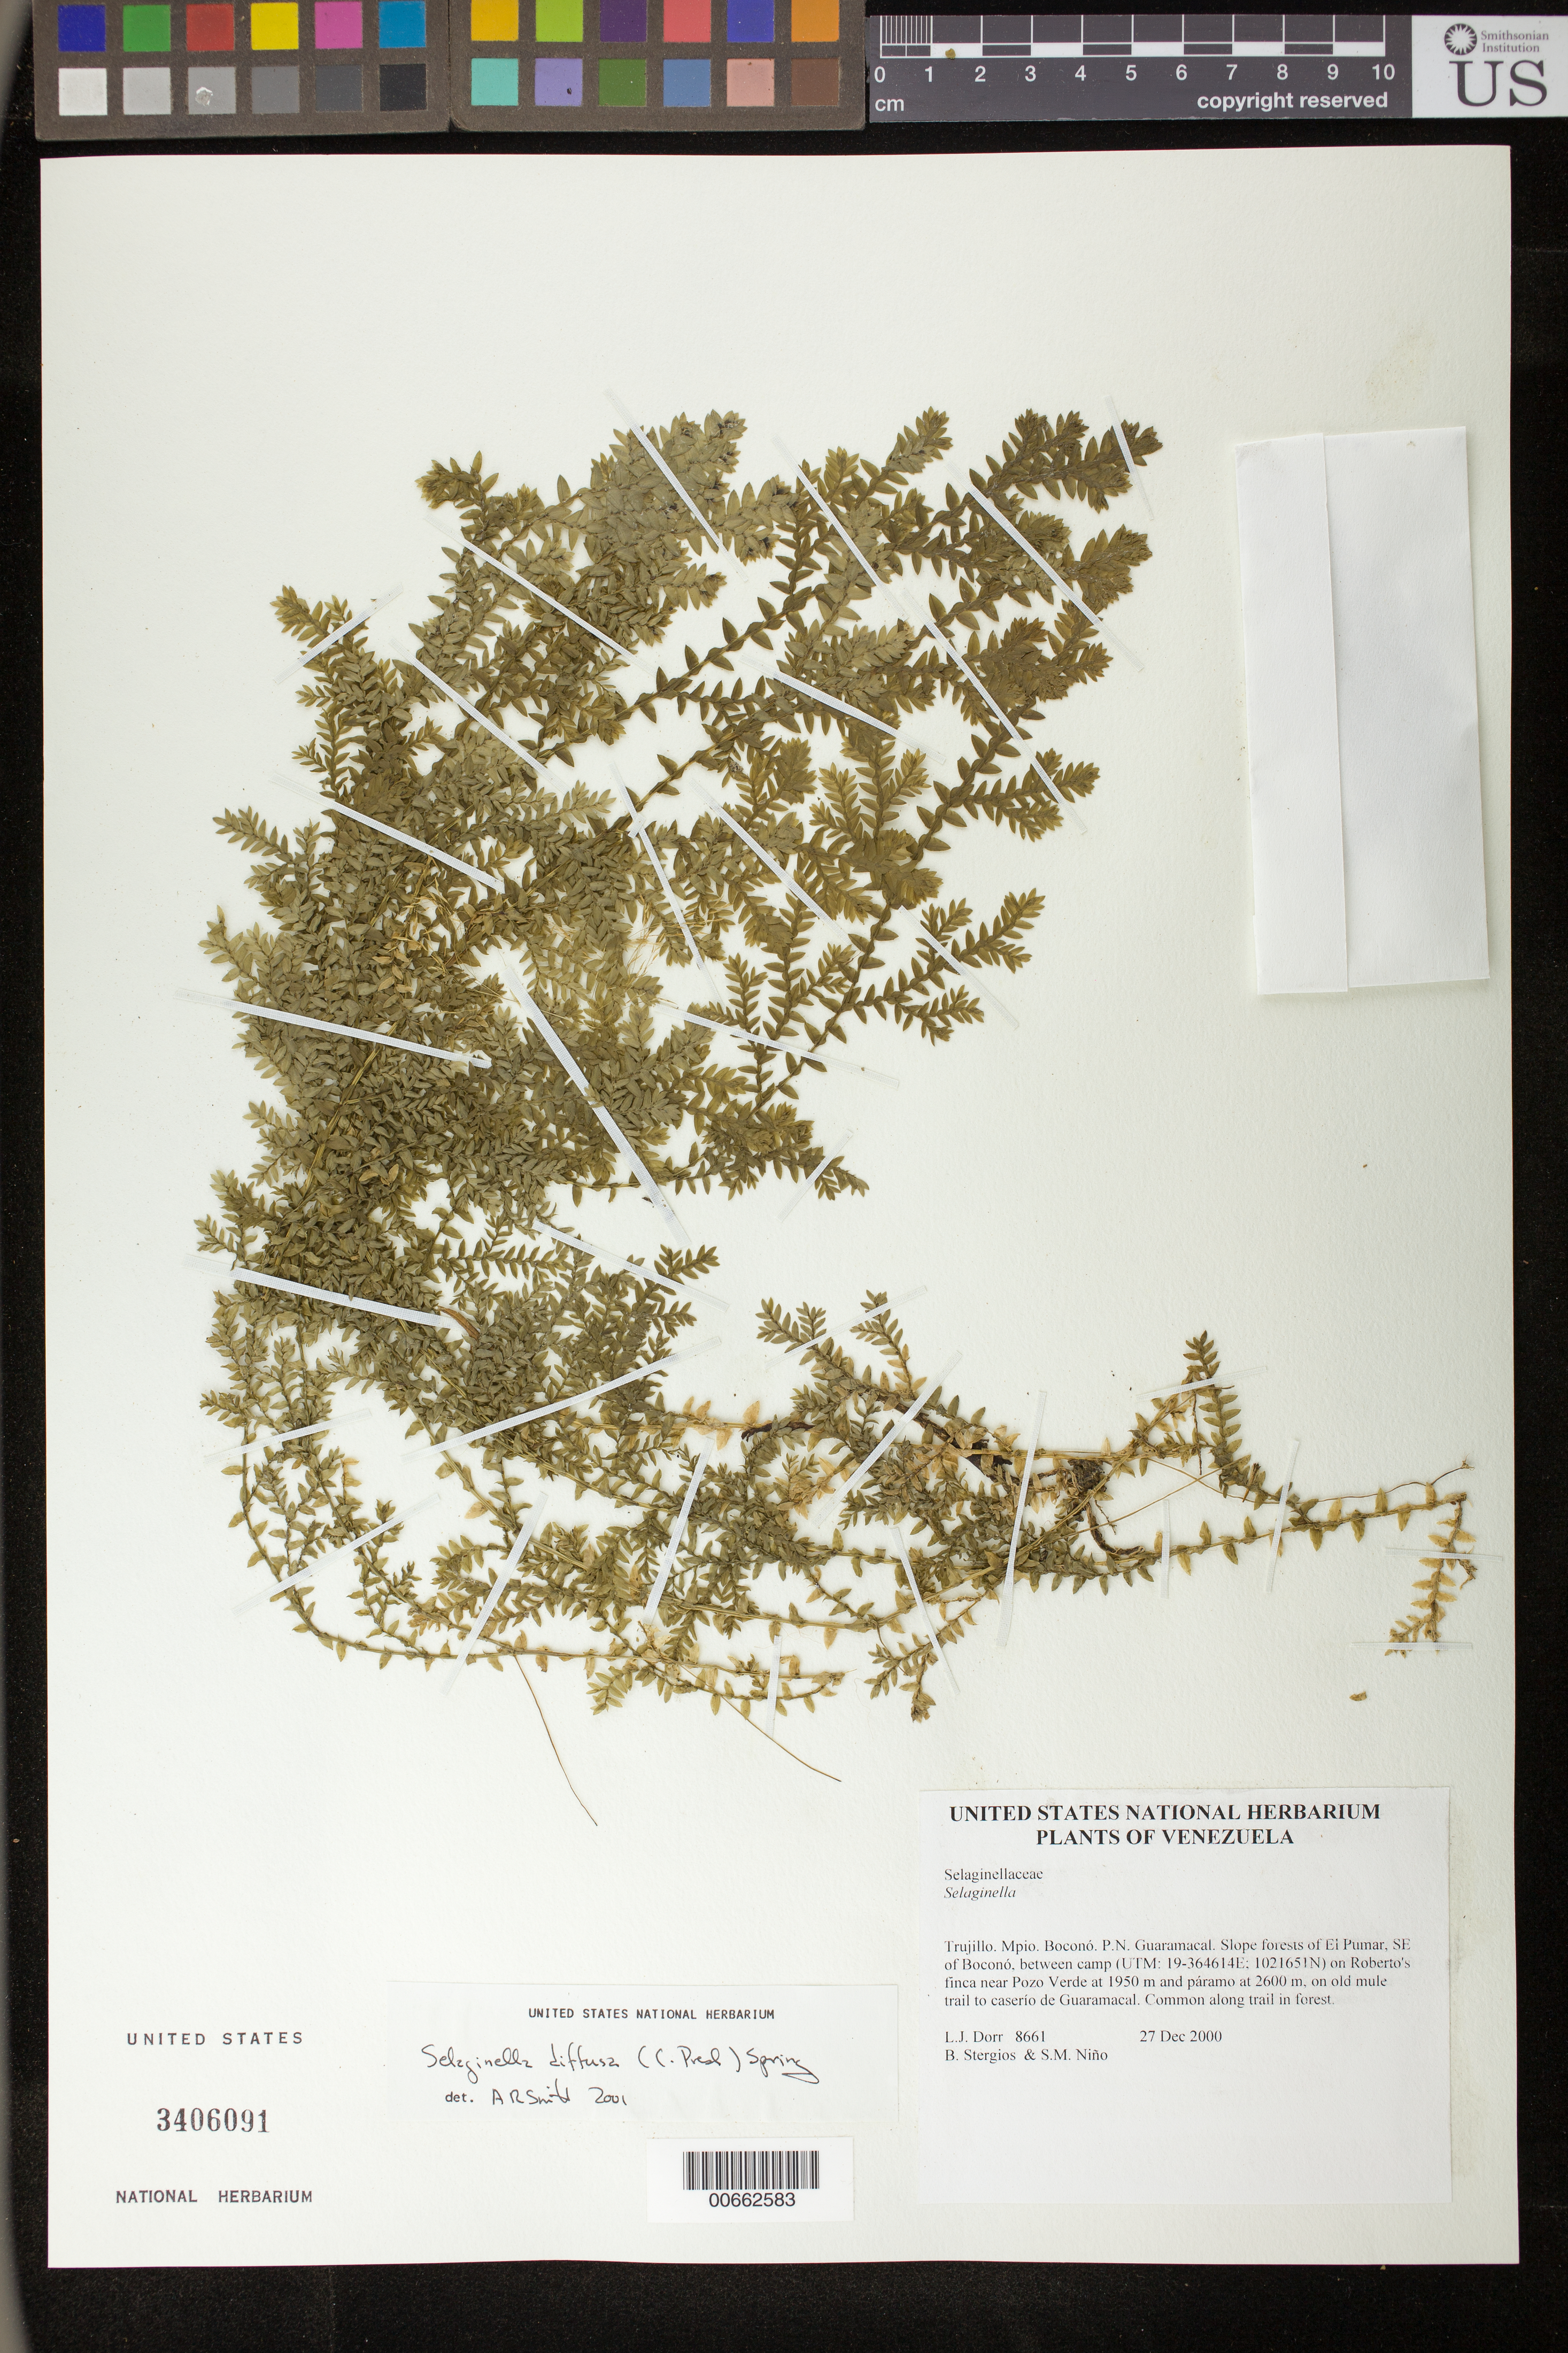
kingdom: Plantae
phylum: Tracheophyta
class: Lycopodiopsida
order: Selaginellales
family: Selaginellaceae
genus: Selaginella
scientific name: Selaginella diffusa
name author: (C. Presl) Spring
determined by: Valdespino, I. A., (PMA), Universidad de Panama (PANAMA)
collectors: L. J. Dorr, B. G. Stergios & S. M. Niño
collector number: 8661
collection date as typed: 27 Dec 2000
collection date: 2000-12-27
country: Venezuela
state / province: Trujillo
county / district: Boconó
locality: Parque Nacional Guaramacal. El Pumar, SE of Boconó, between camp on Roberto's finca near Pozo Verde at 1950 m and páramo at 2600 m, on old mule trail to caserío de Guaramacal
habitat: Common along trail in forest.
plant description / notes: CTES, NY, PORT, UC, US, VEN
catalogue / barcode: US 3406091